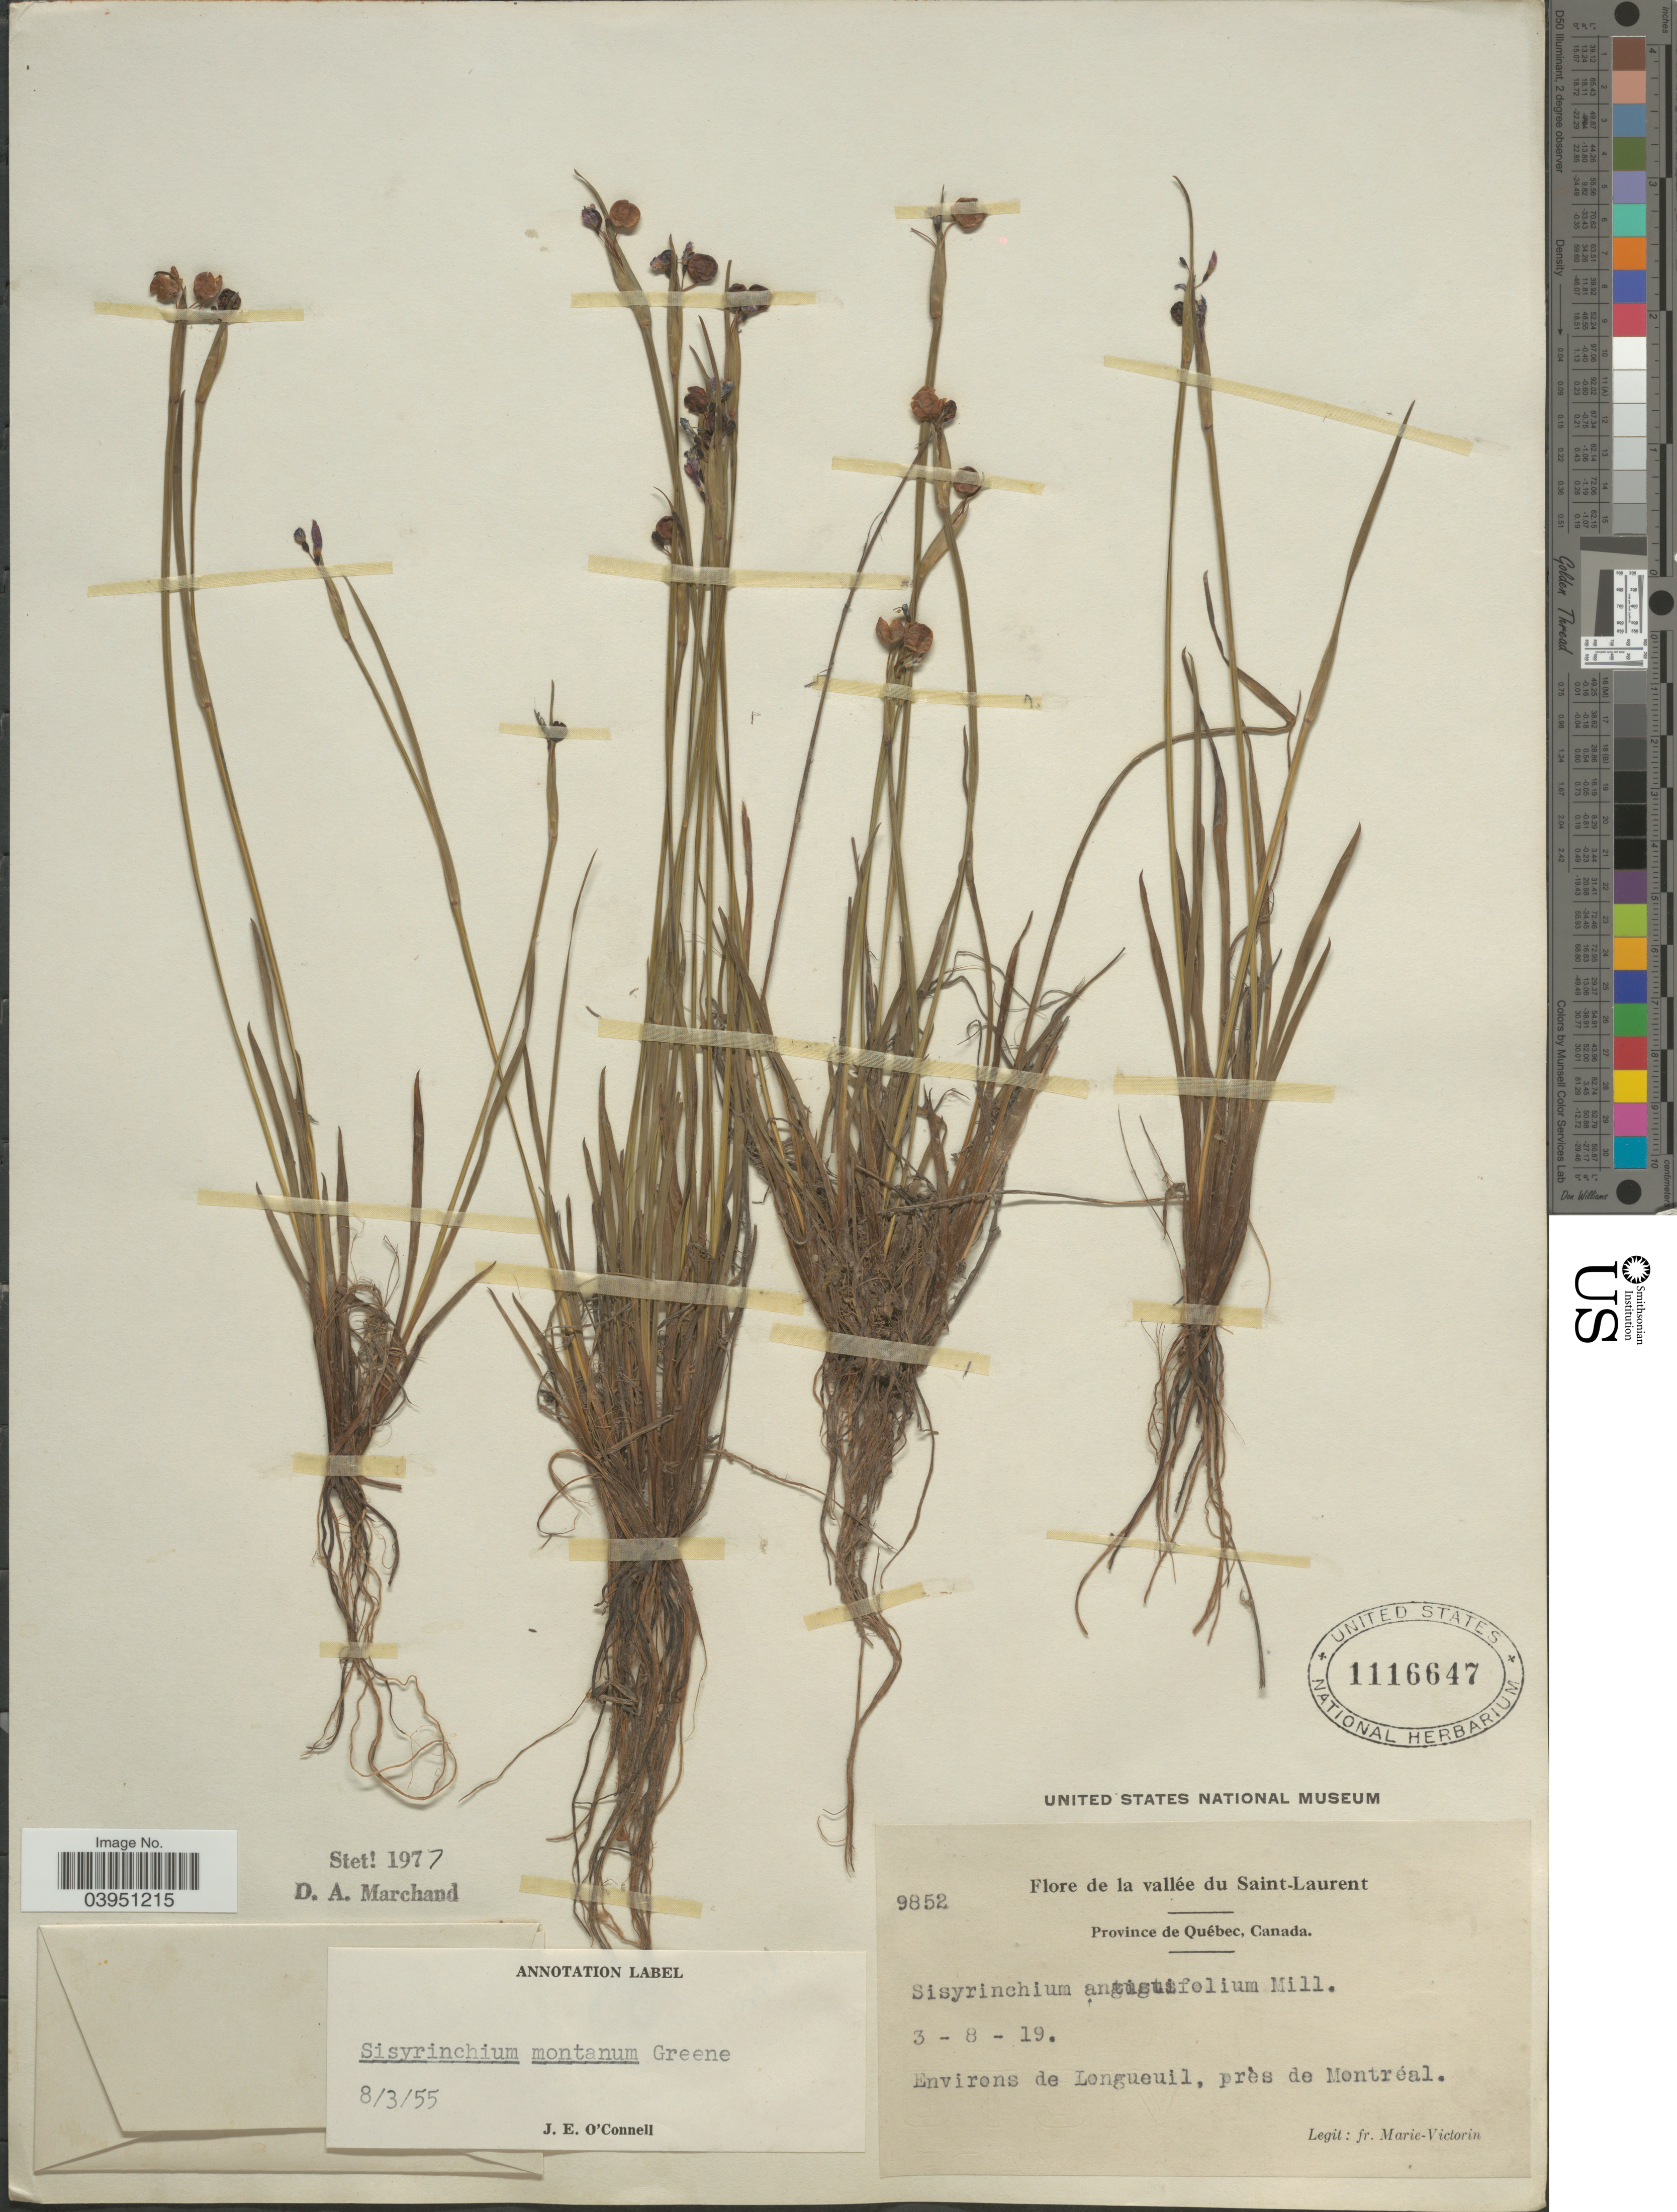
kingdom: Plantae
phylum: Tracheophyta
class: Liliopsida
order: Asparagales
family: Iridaceae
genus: Sisyrinchium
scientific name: Sisyrinchium montanum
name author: Greene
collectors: F. Marie-Victorin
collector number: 9852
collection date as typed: Transcribed d/m/y: 3/8/19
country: Canada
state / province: Quebec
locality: Vallée du Saint-Laurent. Environs de Longueuil, près de Montréal.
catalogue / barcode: US 1116647